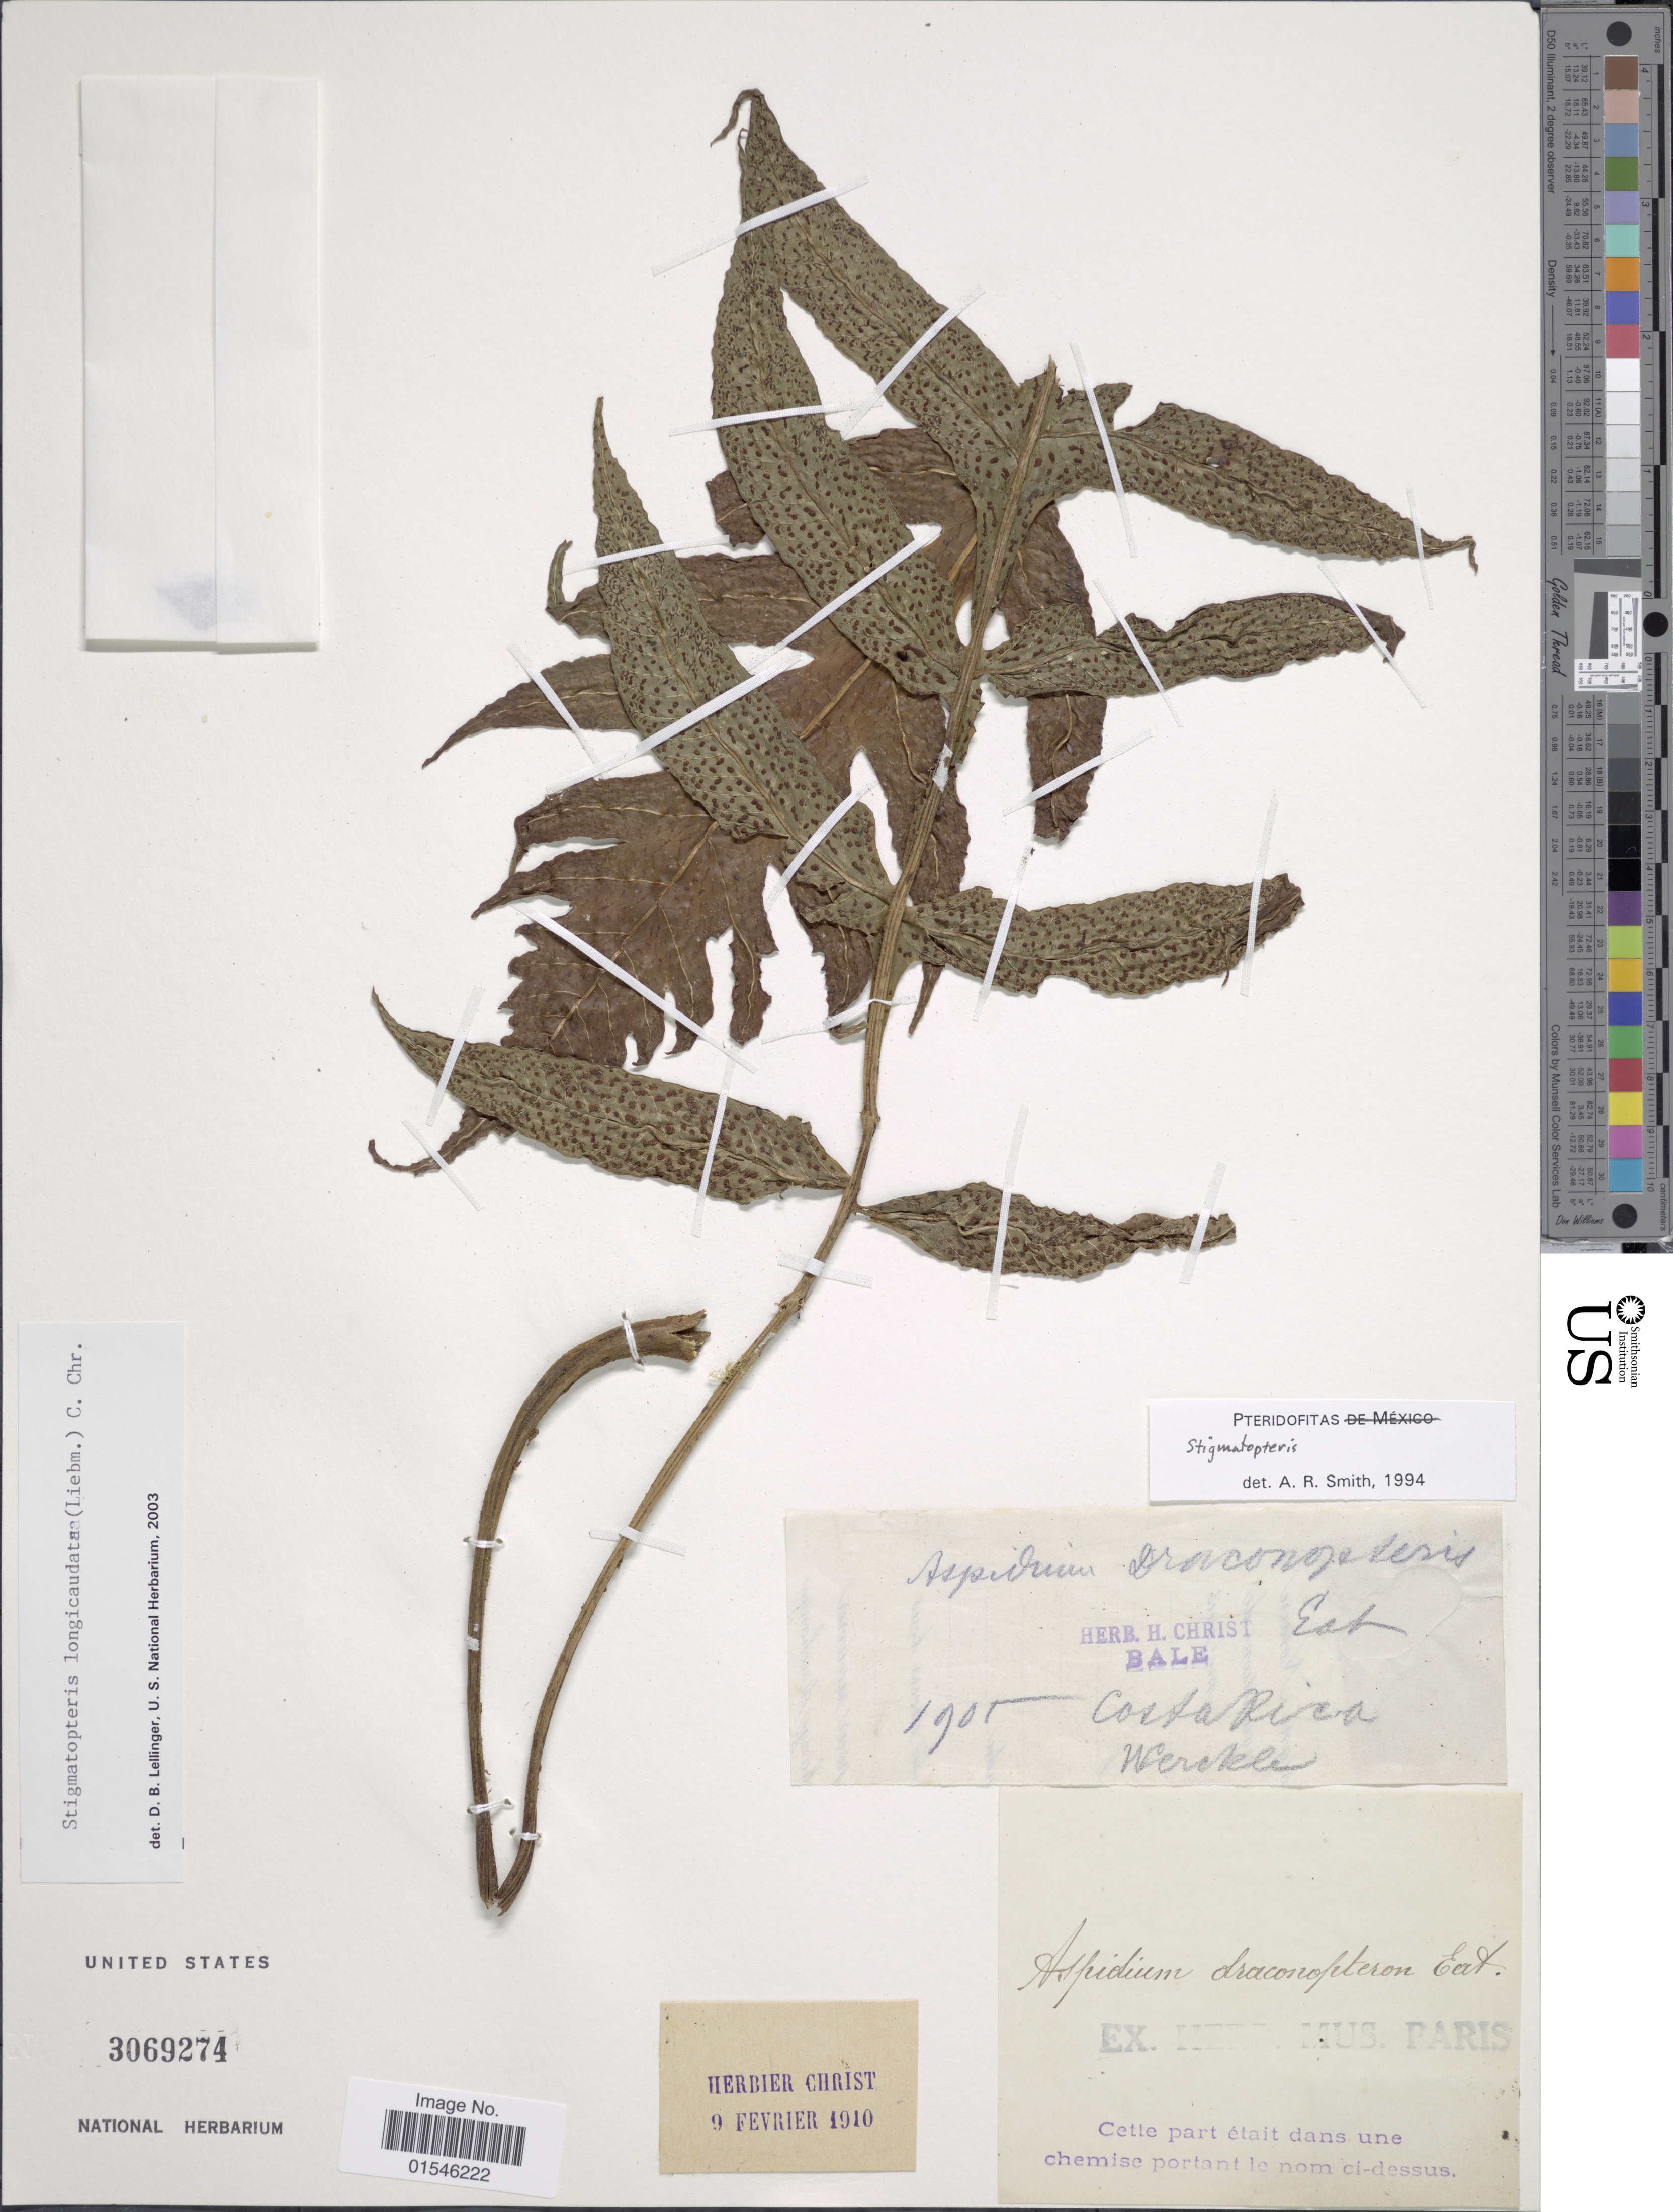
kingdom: Plantae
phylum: Tracheophyta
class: Polypodiopsida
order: Polypodiales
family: Dryopteridaceae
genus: Stigmatopteris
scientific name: Stigmatopteris longicaudata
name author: (Leibm.) C. Chr.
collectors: Wercklé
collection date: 1905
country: Costa Rica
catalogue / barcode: US 3069274